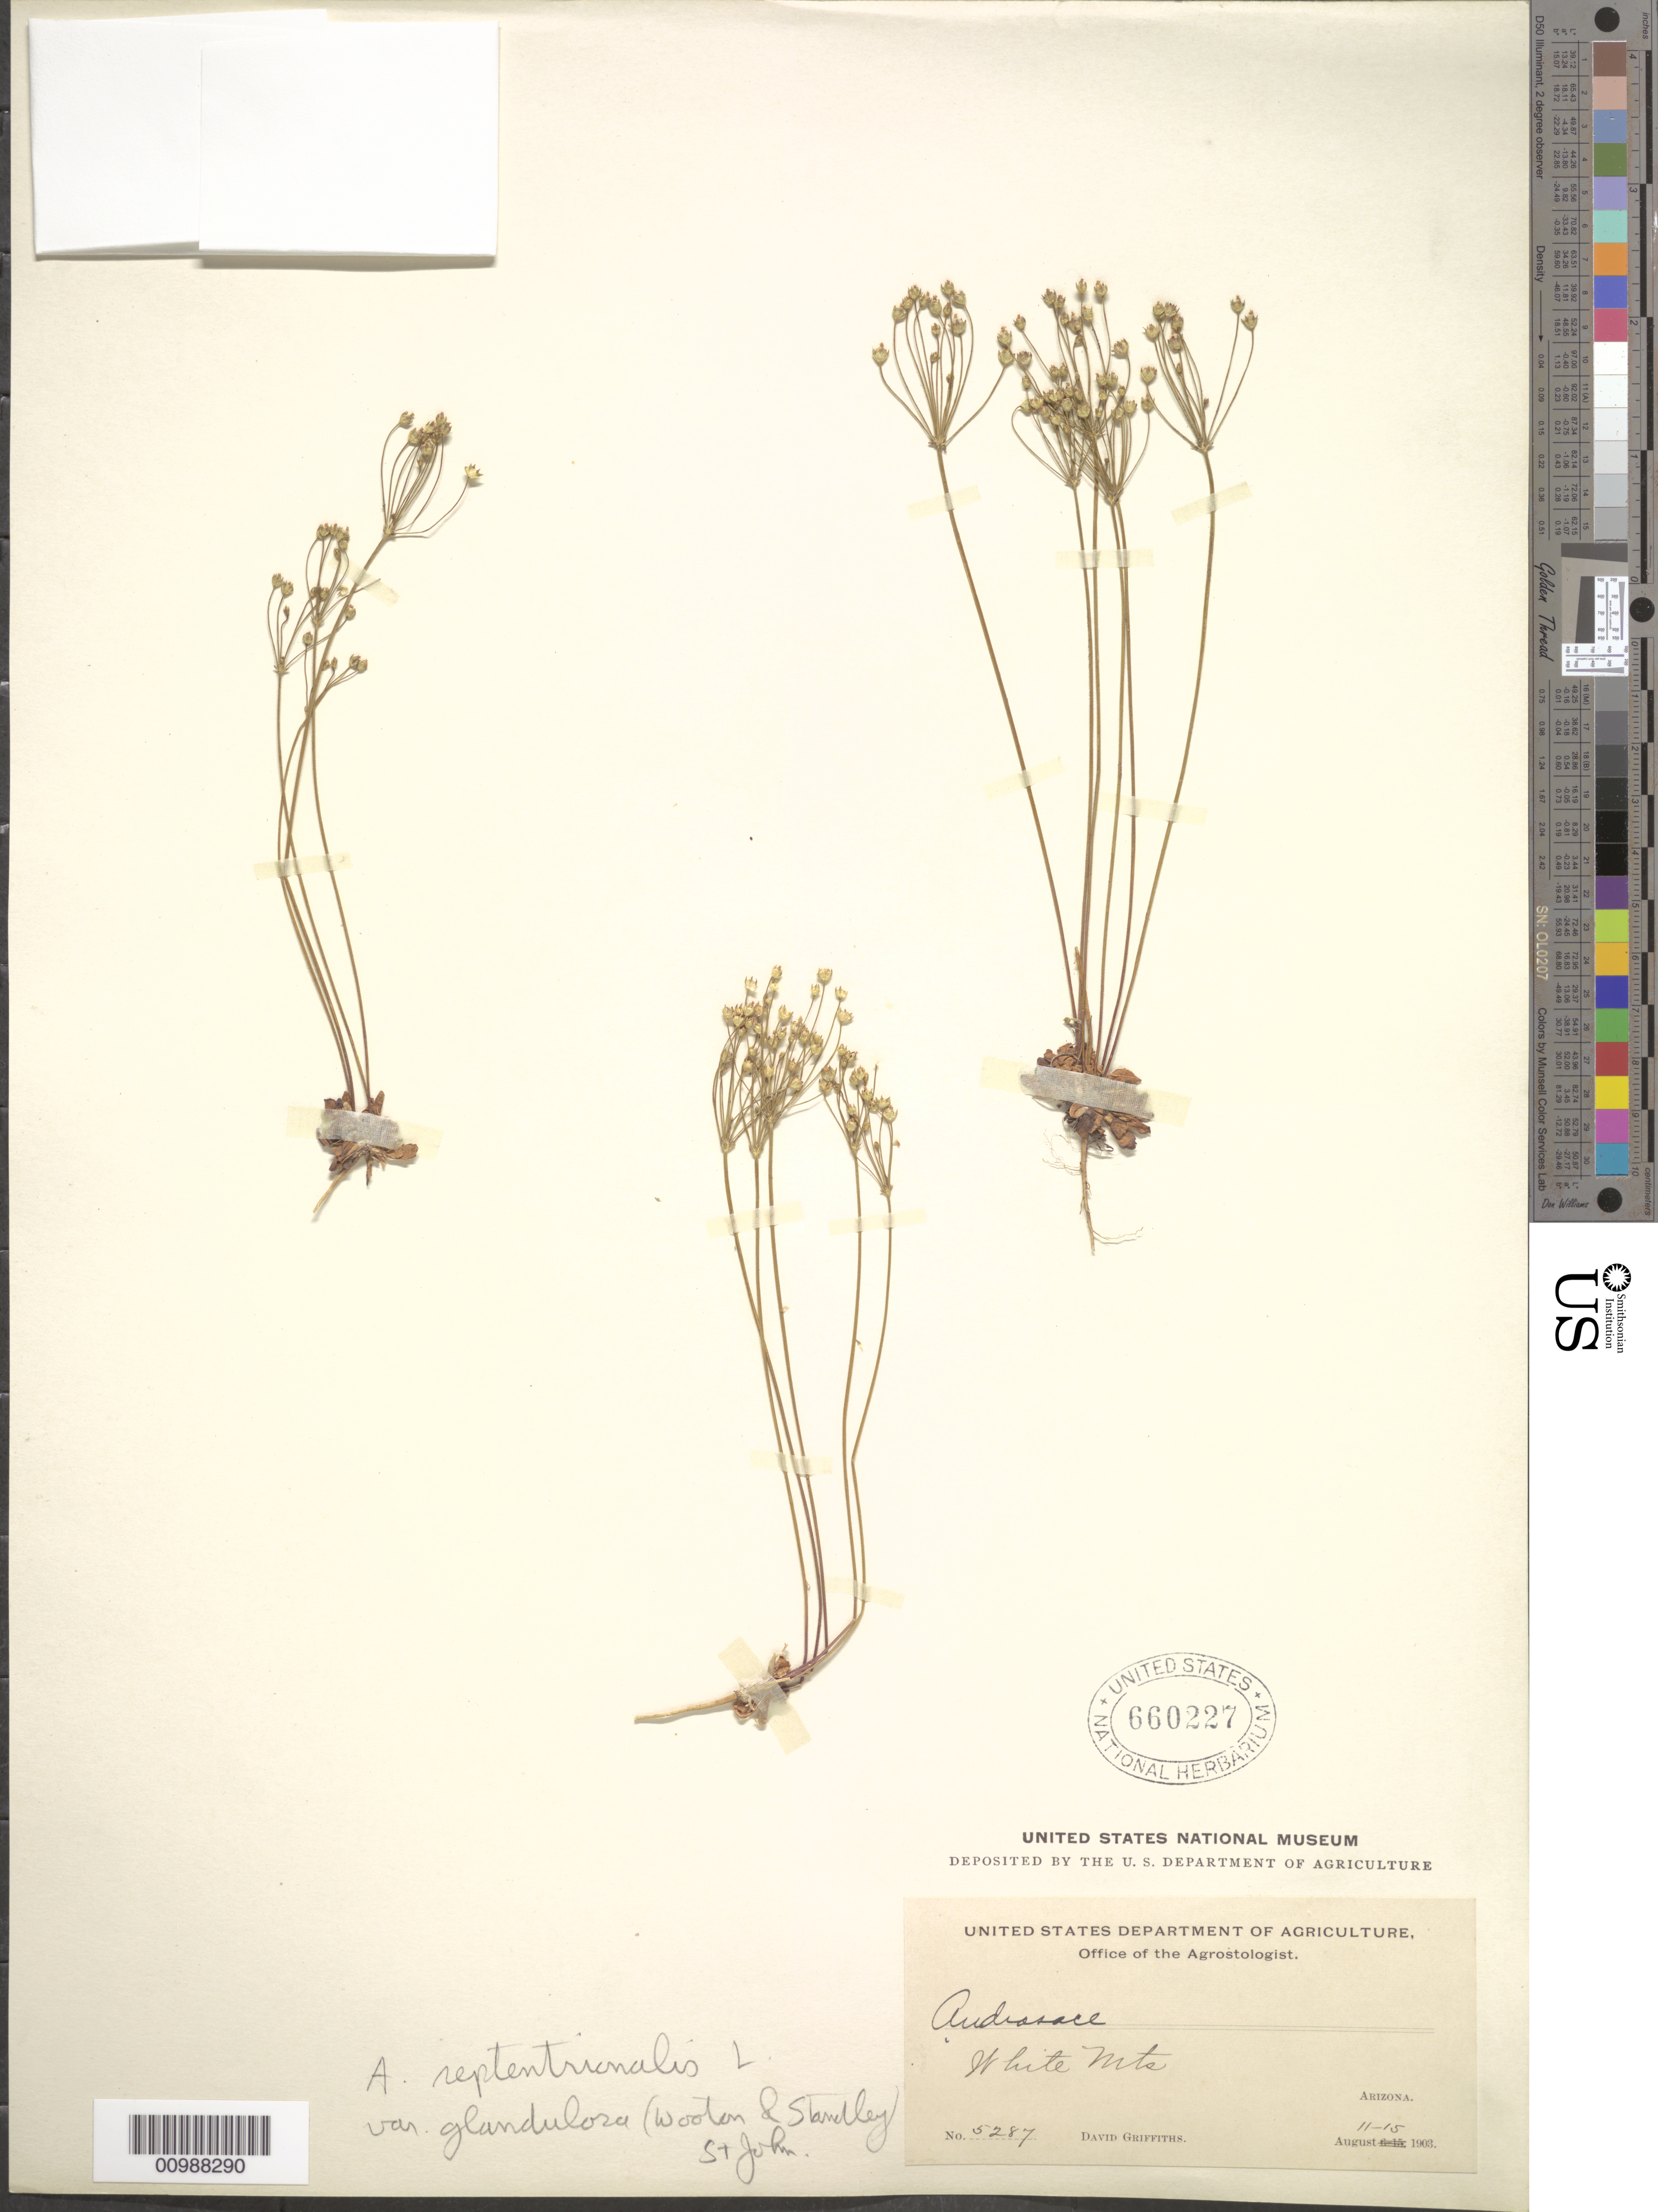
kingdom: Plantae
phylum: Tracheophyta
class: Magnoliopsida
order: Ericales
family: Primulaceae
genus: Androsace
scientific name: Androsace septentrionalis var. glandulosa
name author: (Wooton & Standl.) H. St. John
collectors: D. Griffiths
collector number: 5287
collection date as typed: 11 Aug 1903 to 15 Aug 1903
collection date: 1903-08-11/1903-08-15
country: United States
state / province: Arizona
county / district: Navajo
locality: White Mountains.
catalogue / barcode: US 660227